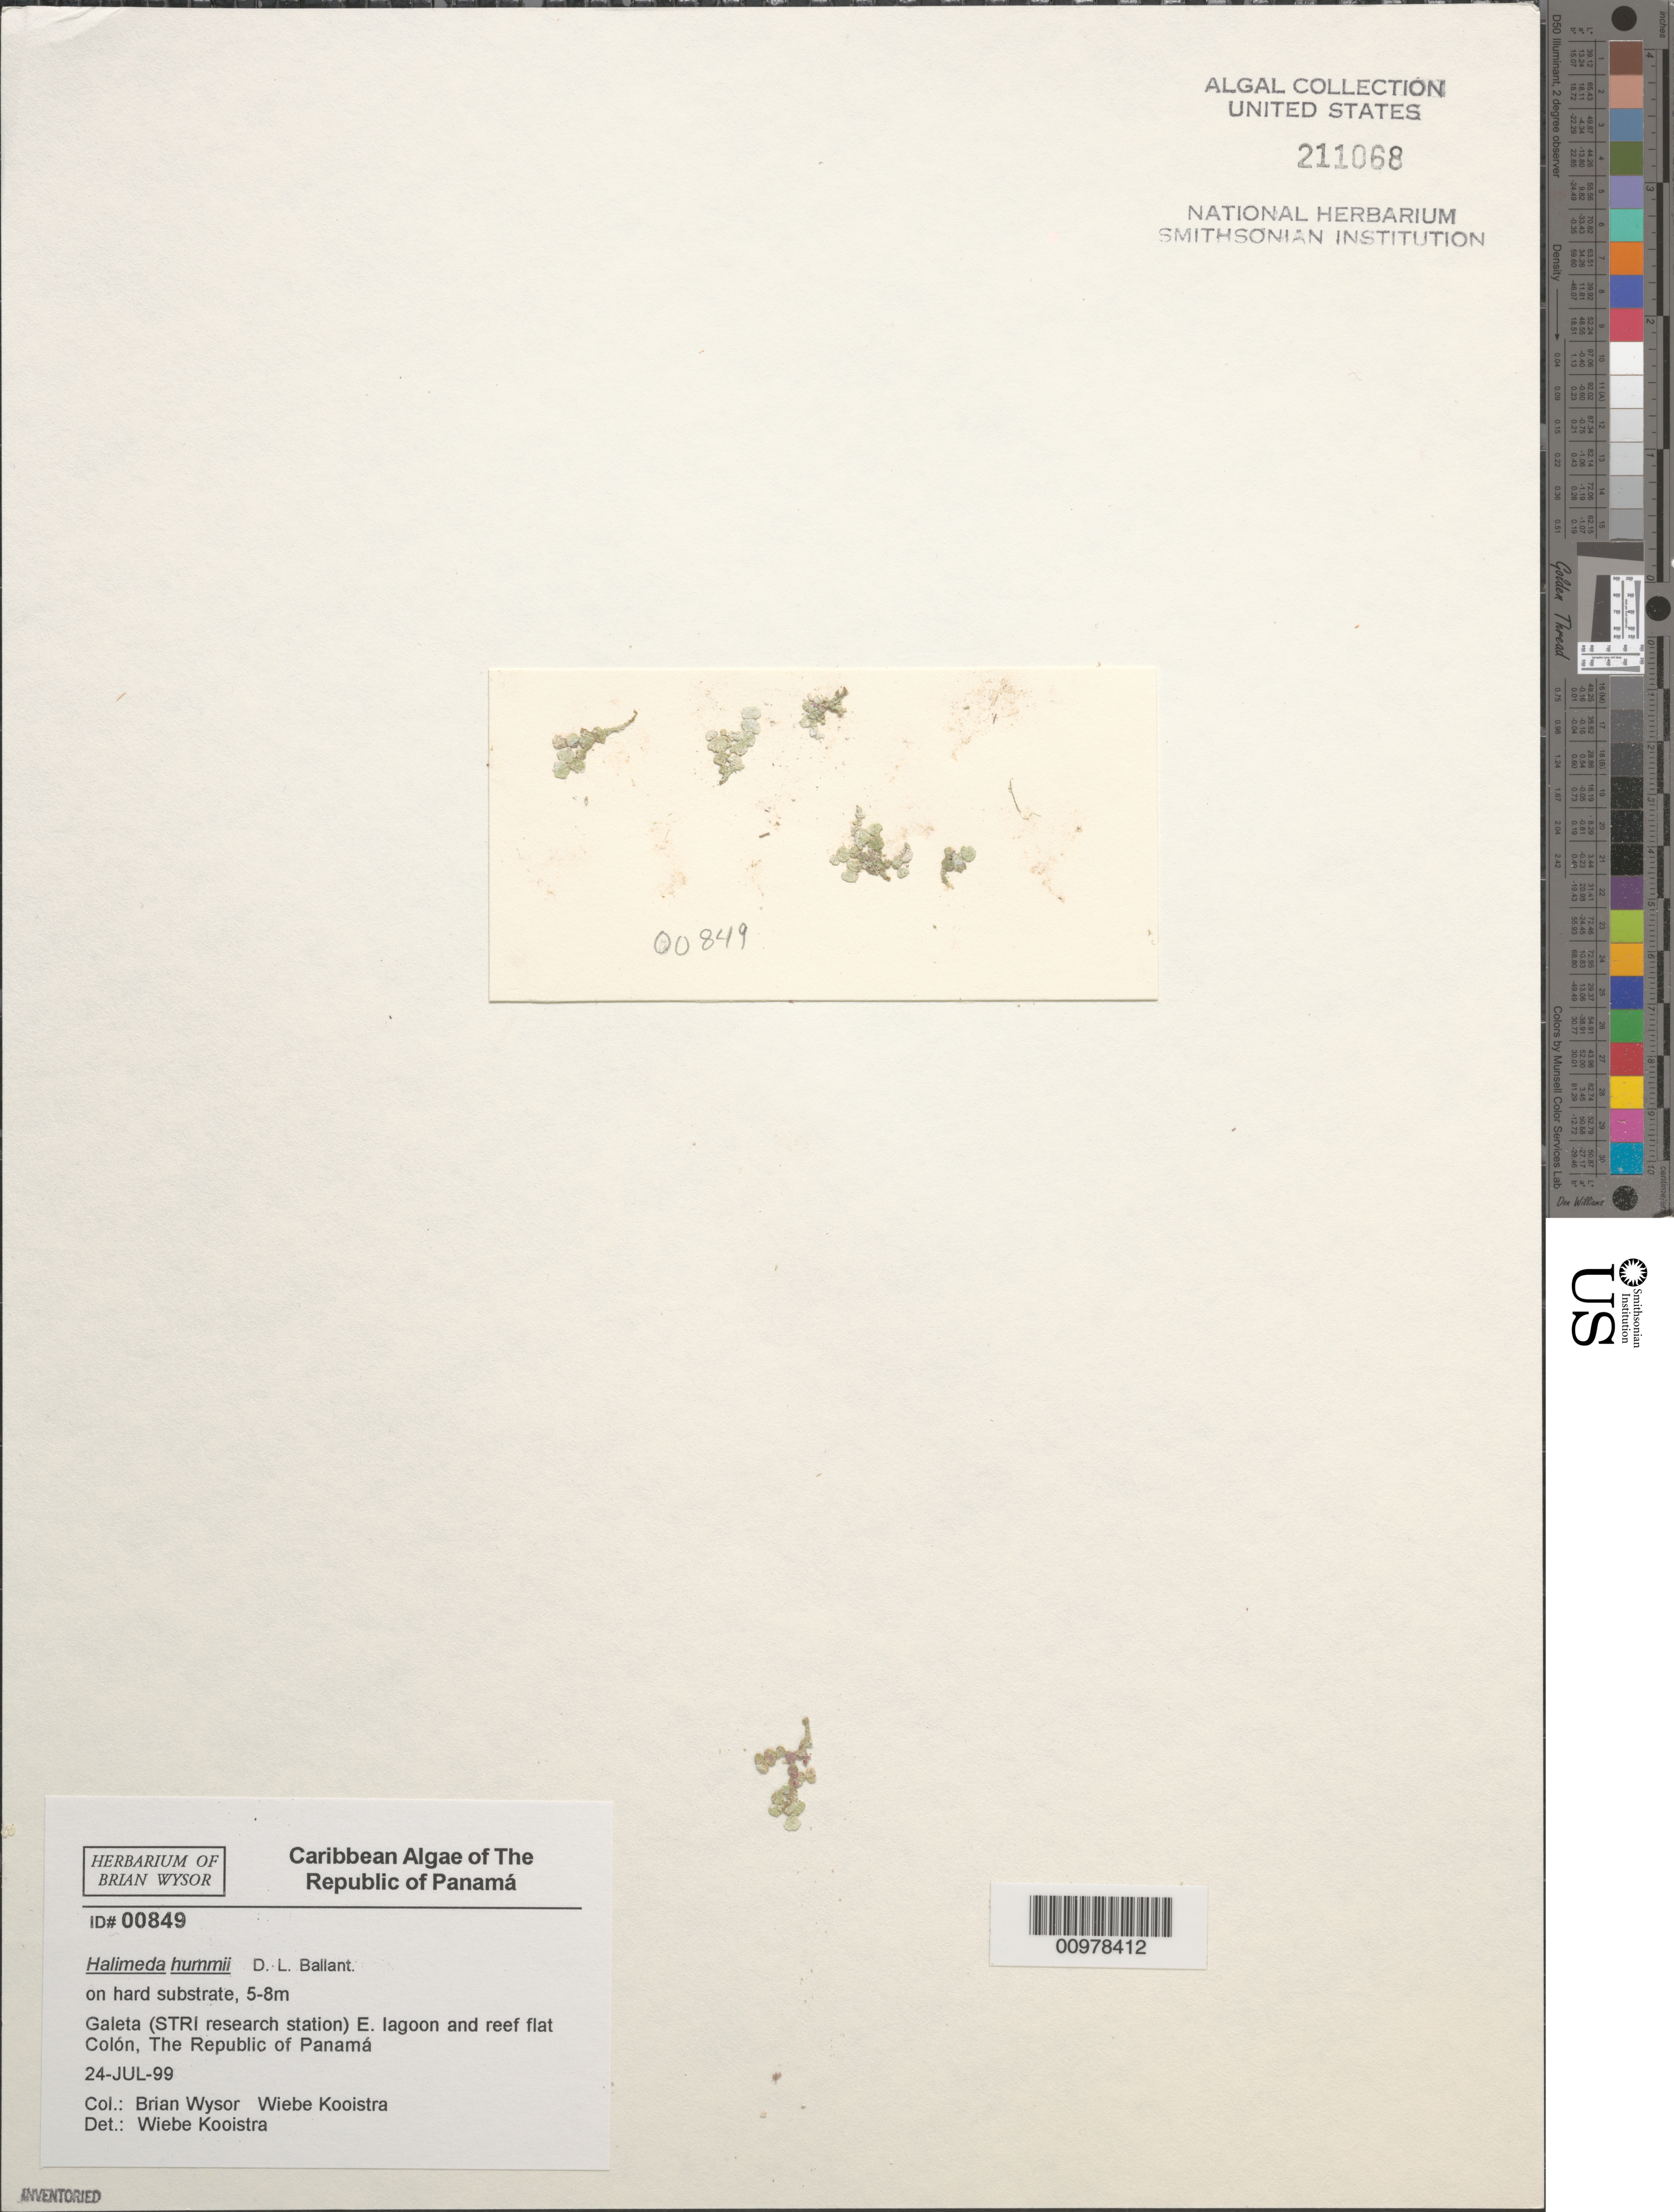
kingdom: Plantae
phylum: Chlorophyta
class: Ulvophyceae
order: Bryopsidales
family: Halimedaceae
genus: Halimeda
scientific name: Halimeda hummii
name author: D.L. Ballant.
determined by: Kooistra, Wiebe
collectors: B. Wysor & W. Kooistra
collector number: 00849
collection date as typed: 24 Jul 1999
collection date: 1999-07-24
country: Panama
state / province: Colón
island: Galeta Island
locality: STRI (Smithsonian Tropical Research Institute) research station, east lagoon and reef flat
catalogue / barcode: US 211068